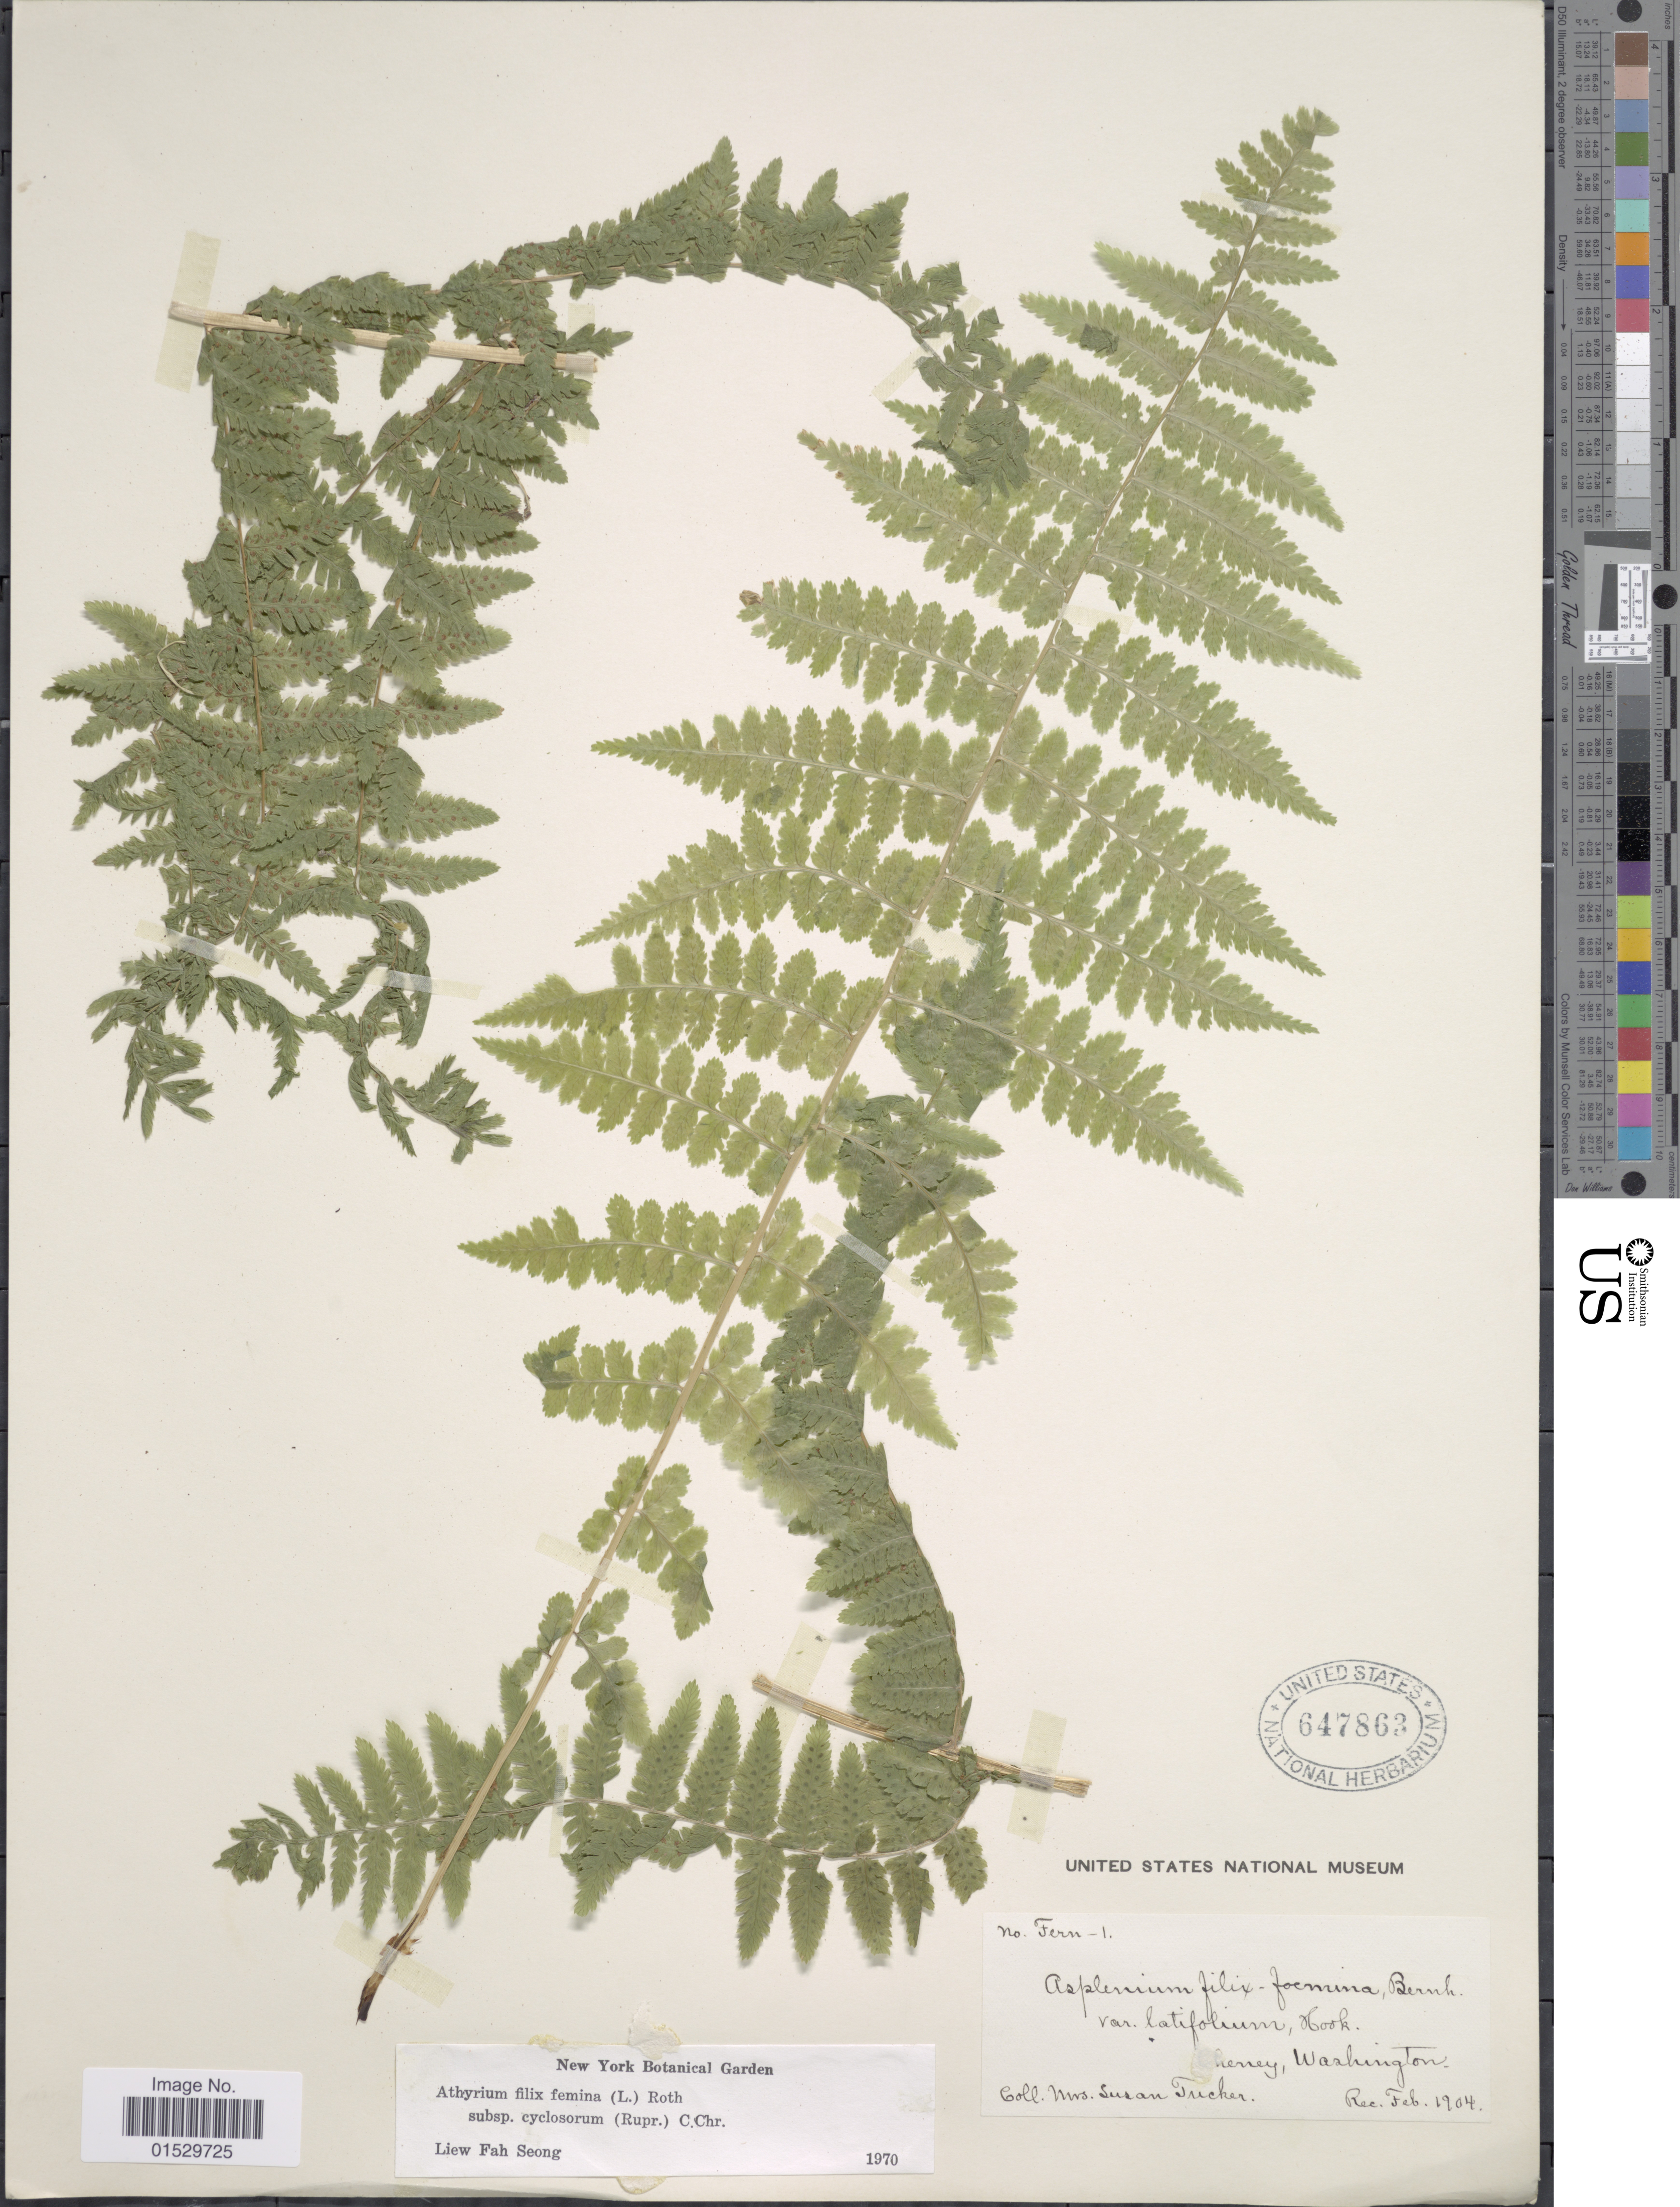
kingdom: Plantae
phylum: Tracheophyta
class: Polypodiopsida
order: Polypodiales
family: Athyriaceae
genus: Athyrium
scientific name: Athyrium filix-femina subsp. cyclosorum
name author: (Rupr.) C. Chr.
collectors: S. Tucker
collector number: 1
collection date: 1904-02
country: United States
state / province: Washington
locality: Herrey, Washington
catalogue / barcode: US 647863